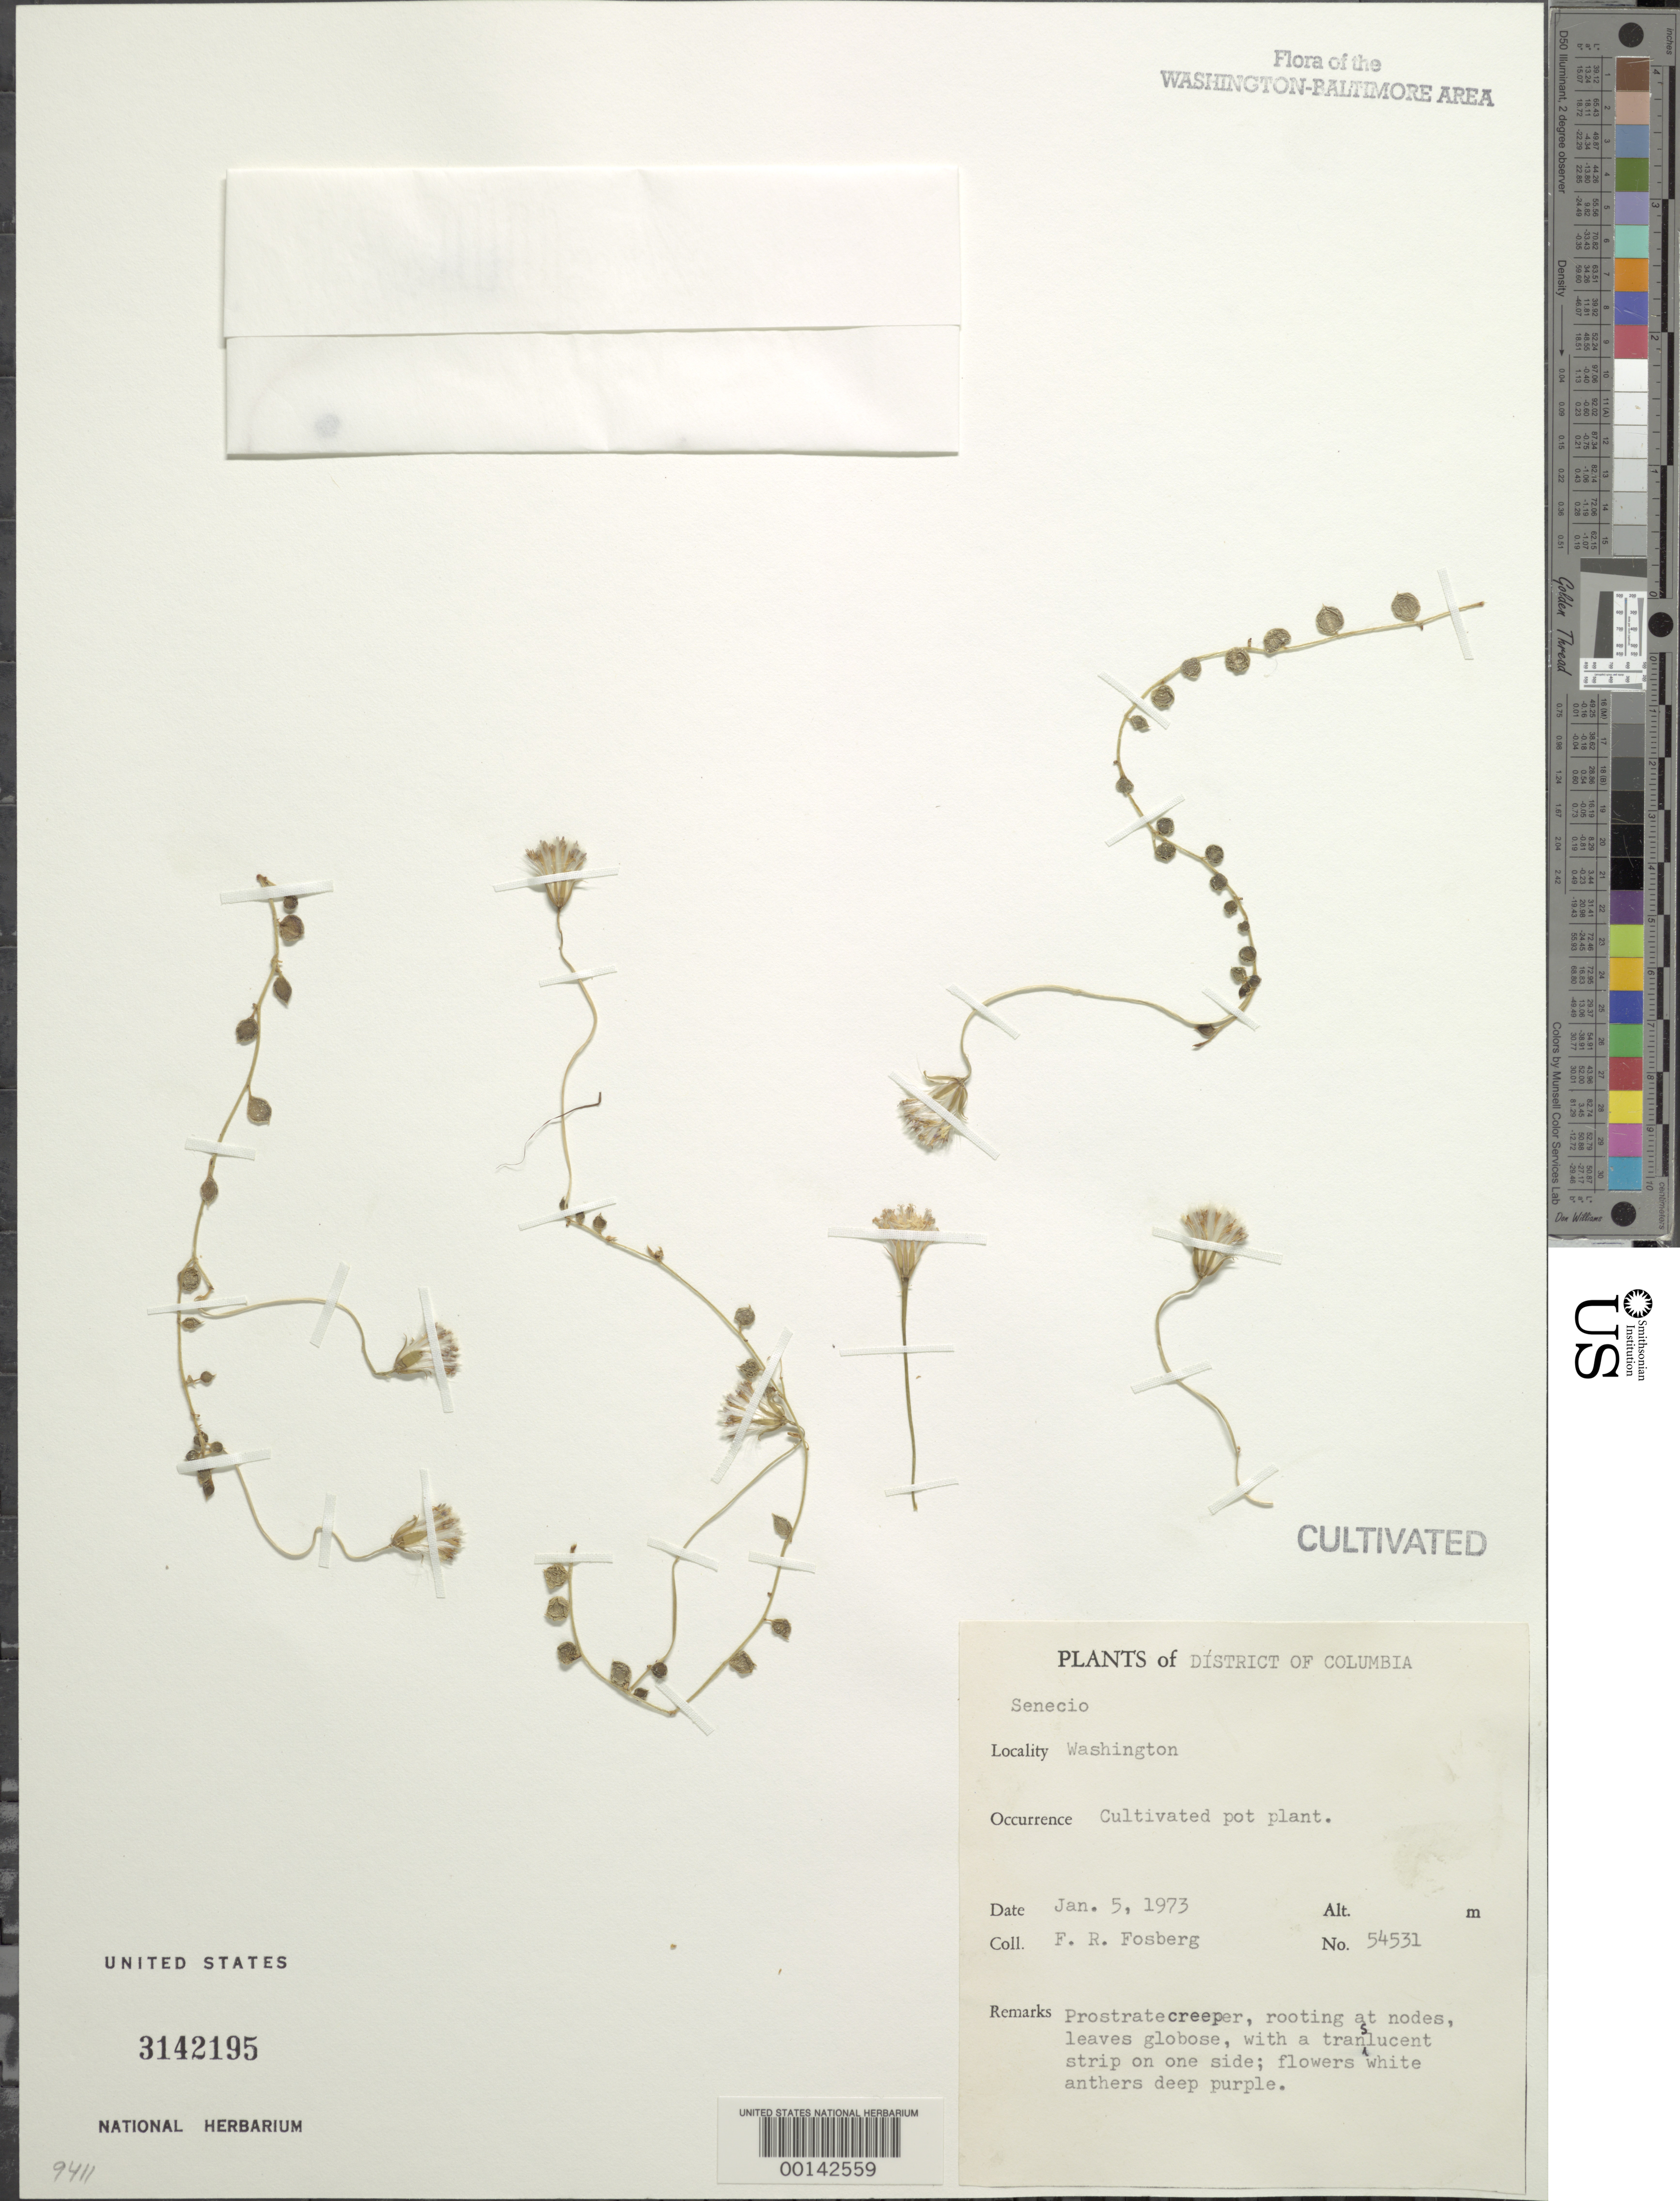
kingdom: Plantae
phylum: Tracheophyta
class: Magnoliopsida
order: Asterales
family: Asteraceae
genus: Senecio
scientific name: Senecio sp.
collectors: F. R. Fosberg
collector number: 54531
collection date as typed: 05 Jan 1973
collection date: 1973-01-05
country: United States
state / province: District of Columbia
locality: Washington DC Area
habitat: Cultivated pot plant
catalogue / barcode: US 3142195